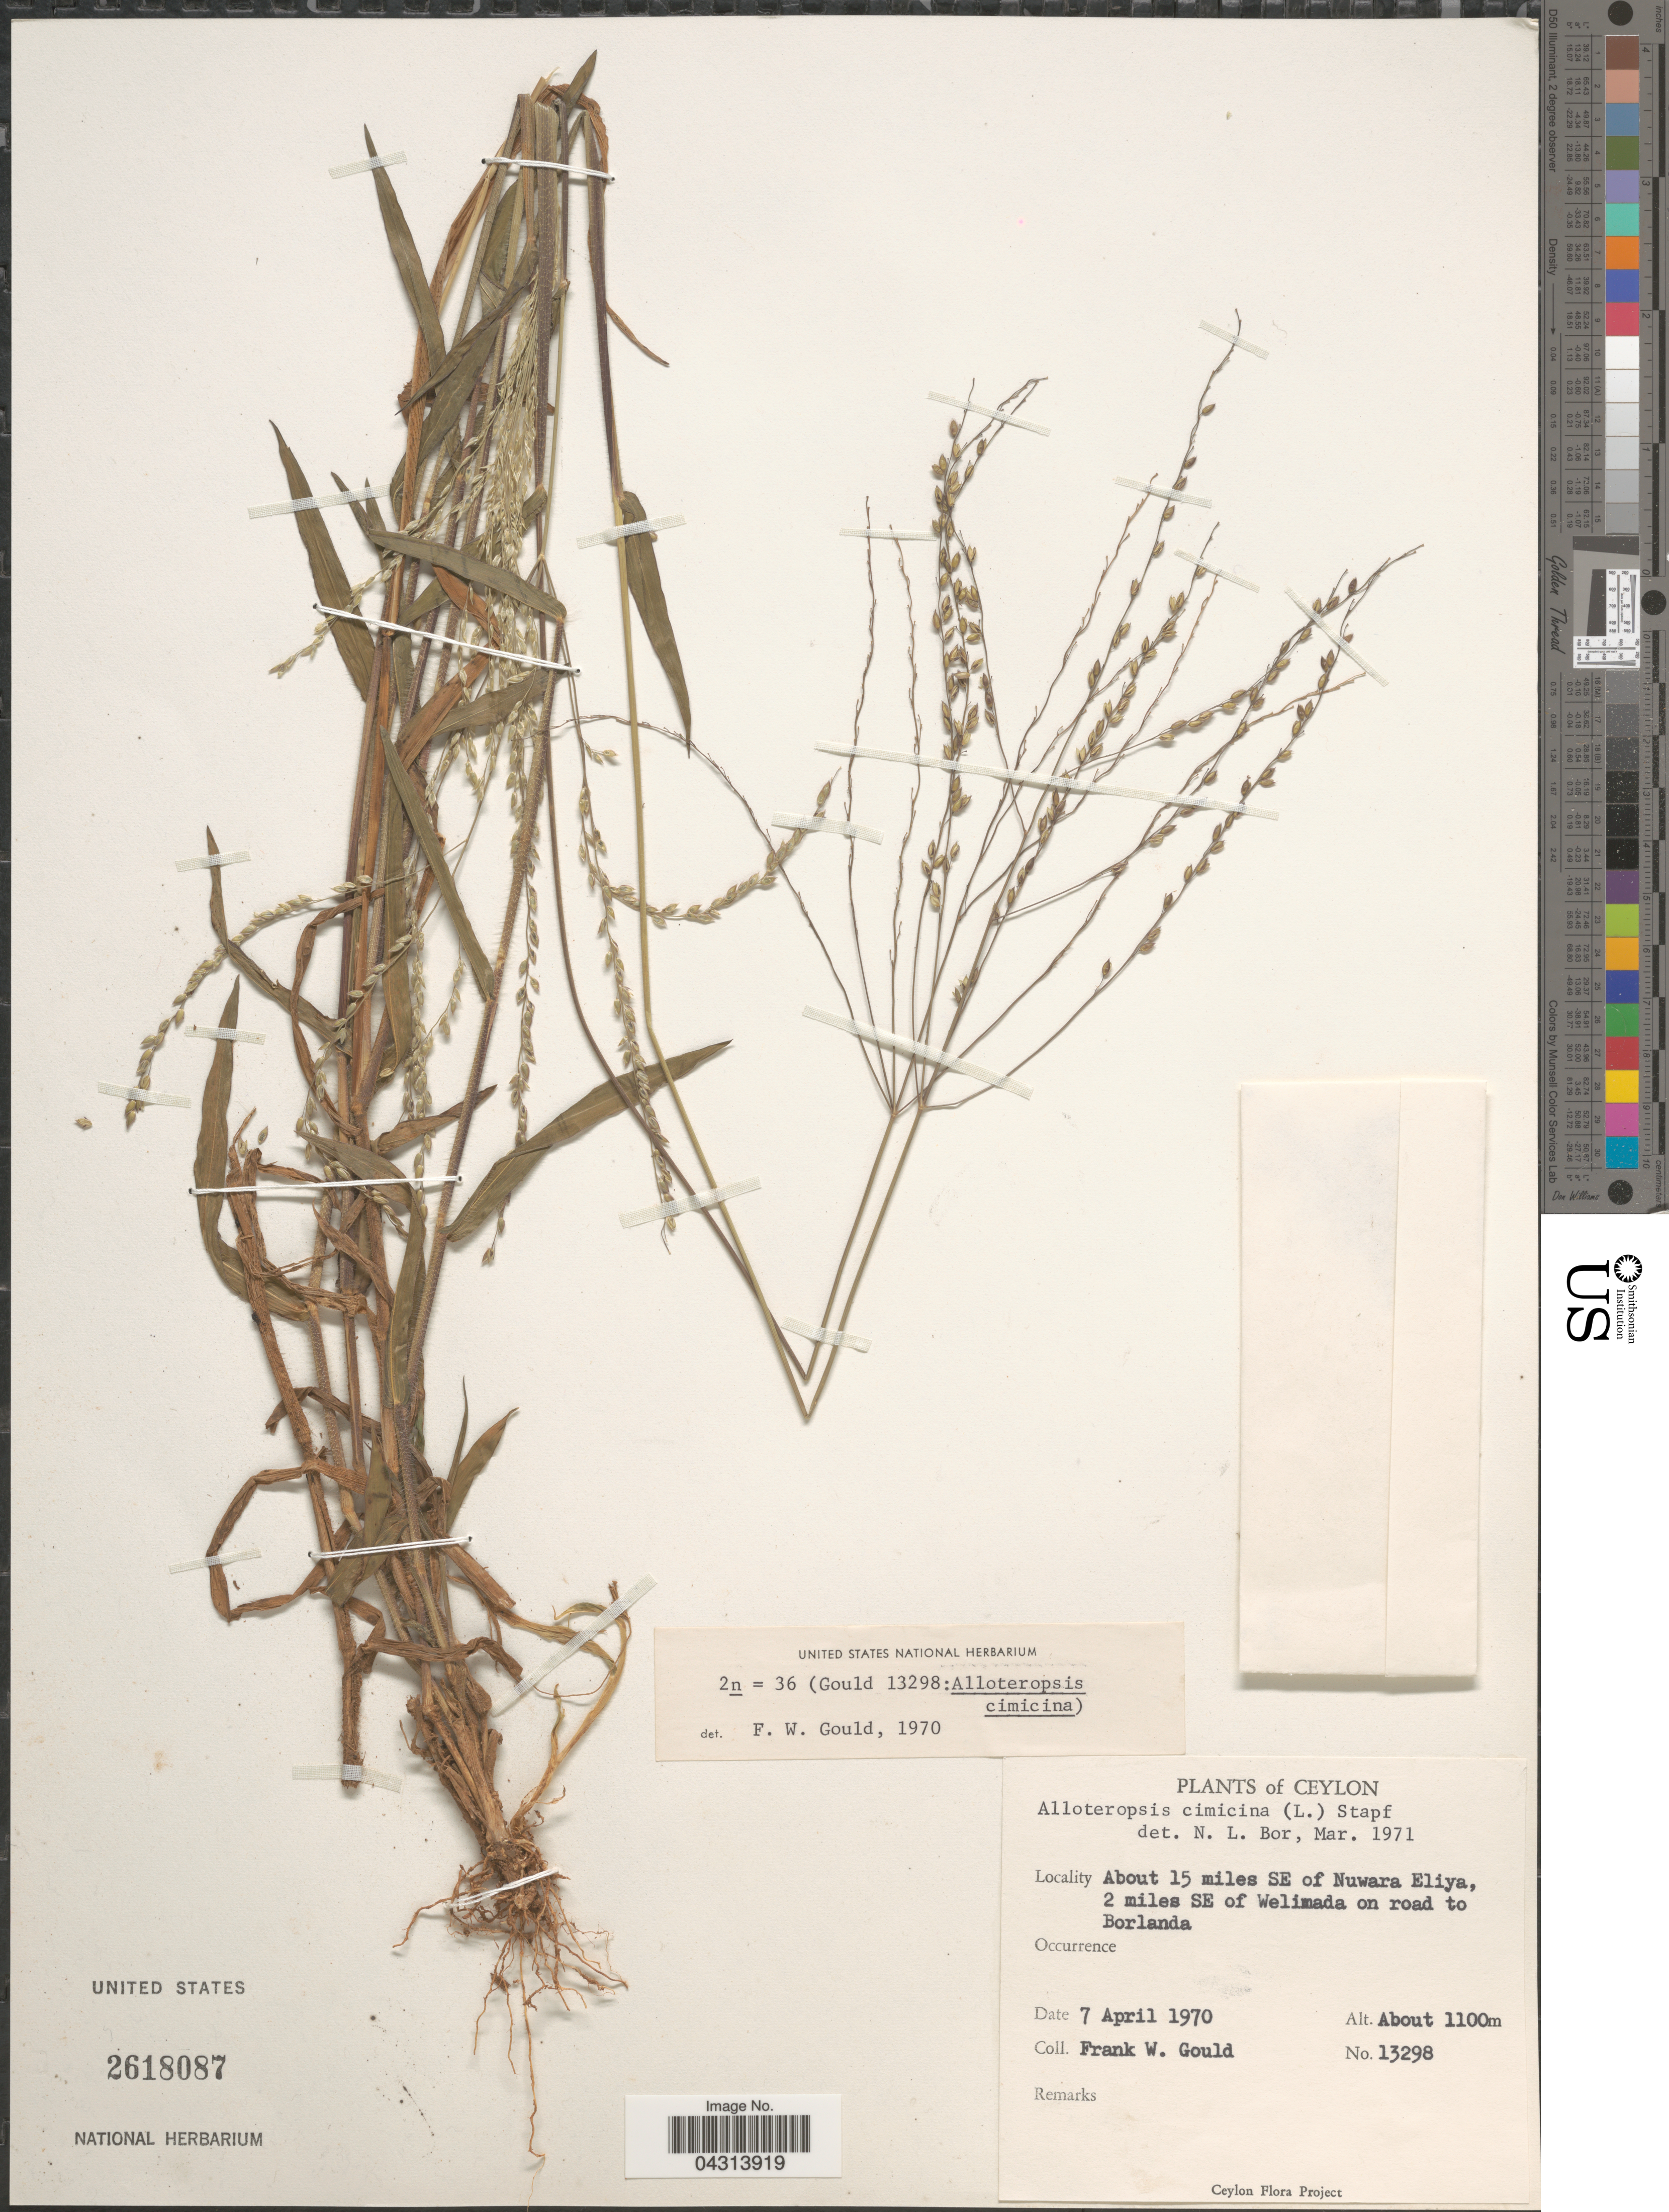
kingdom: Plantae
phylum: Tracheophyta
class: Liliopsida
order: Poales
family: Poaceae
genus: Alloteropsis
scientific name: Alloteropsis cimicina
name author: (L.) Stapf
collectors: F. W. Gould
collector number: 13298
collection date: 1970-04-07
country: Sri Lanka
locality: Ceylon. About 15 miles SE of Nuwara Eliya, 2 miles SE of Welimada on road to Borlanda.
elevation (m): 1100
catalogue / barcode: US 2618087